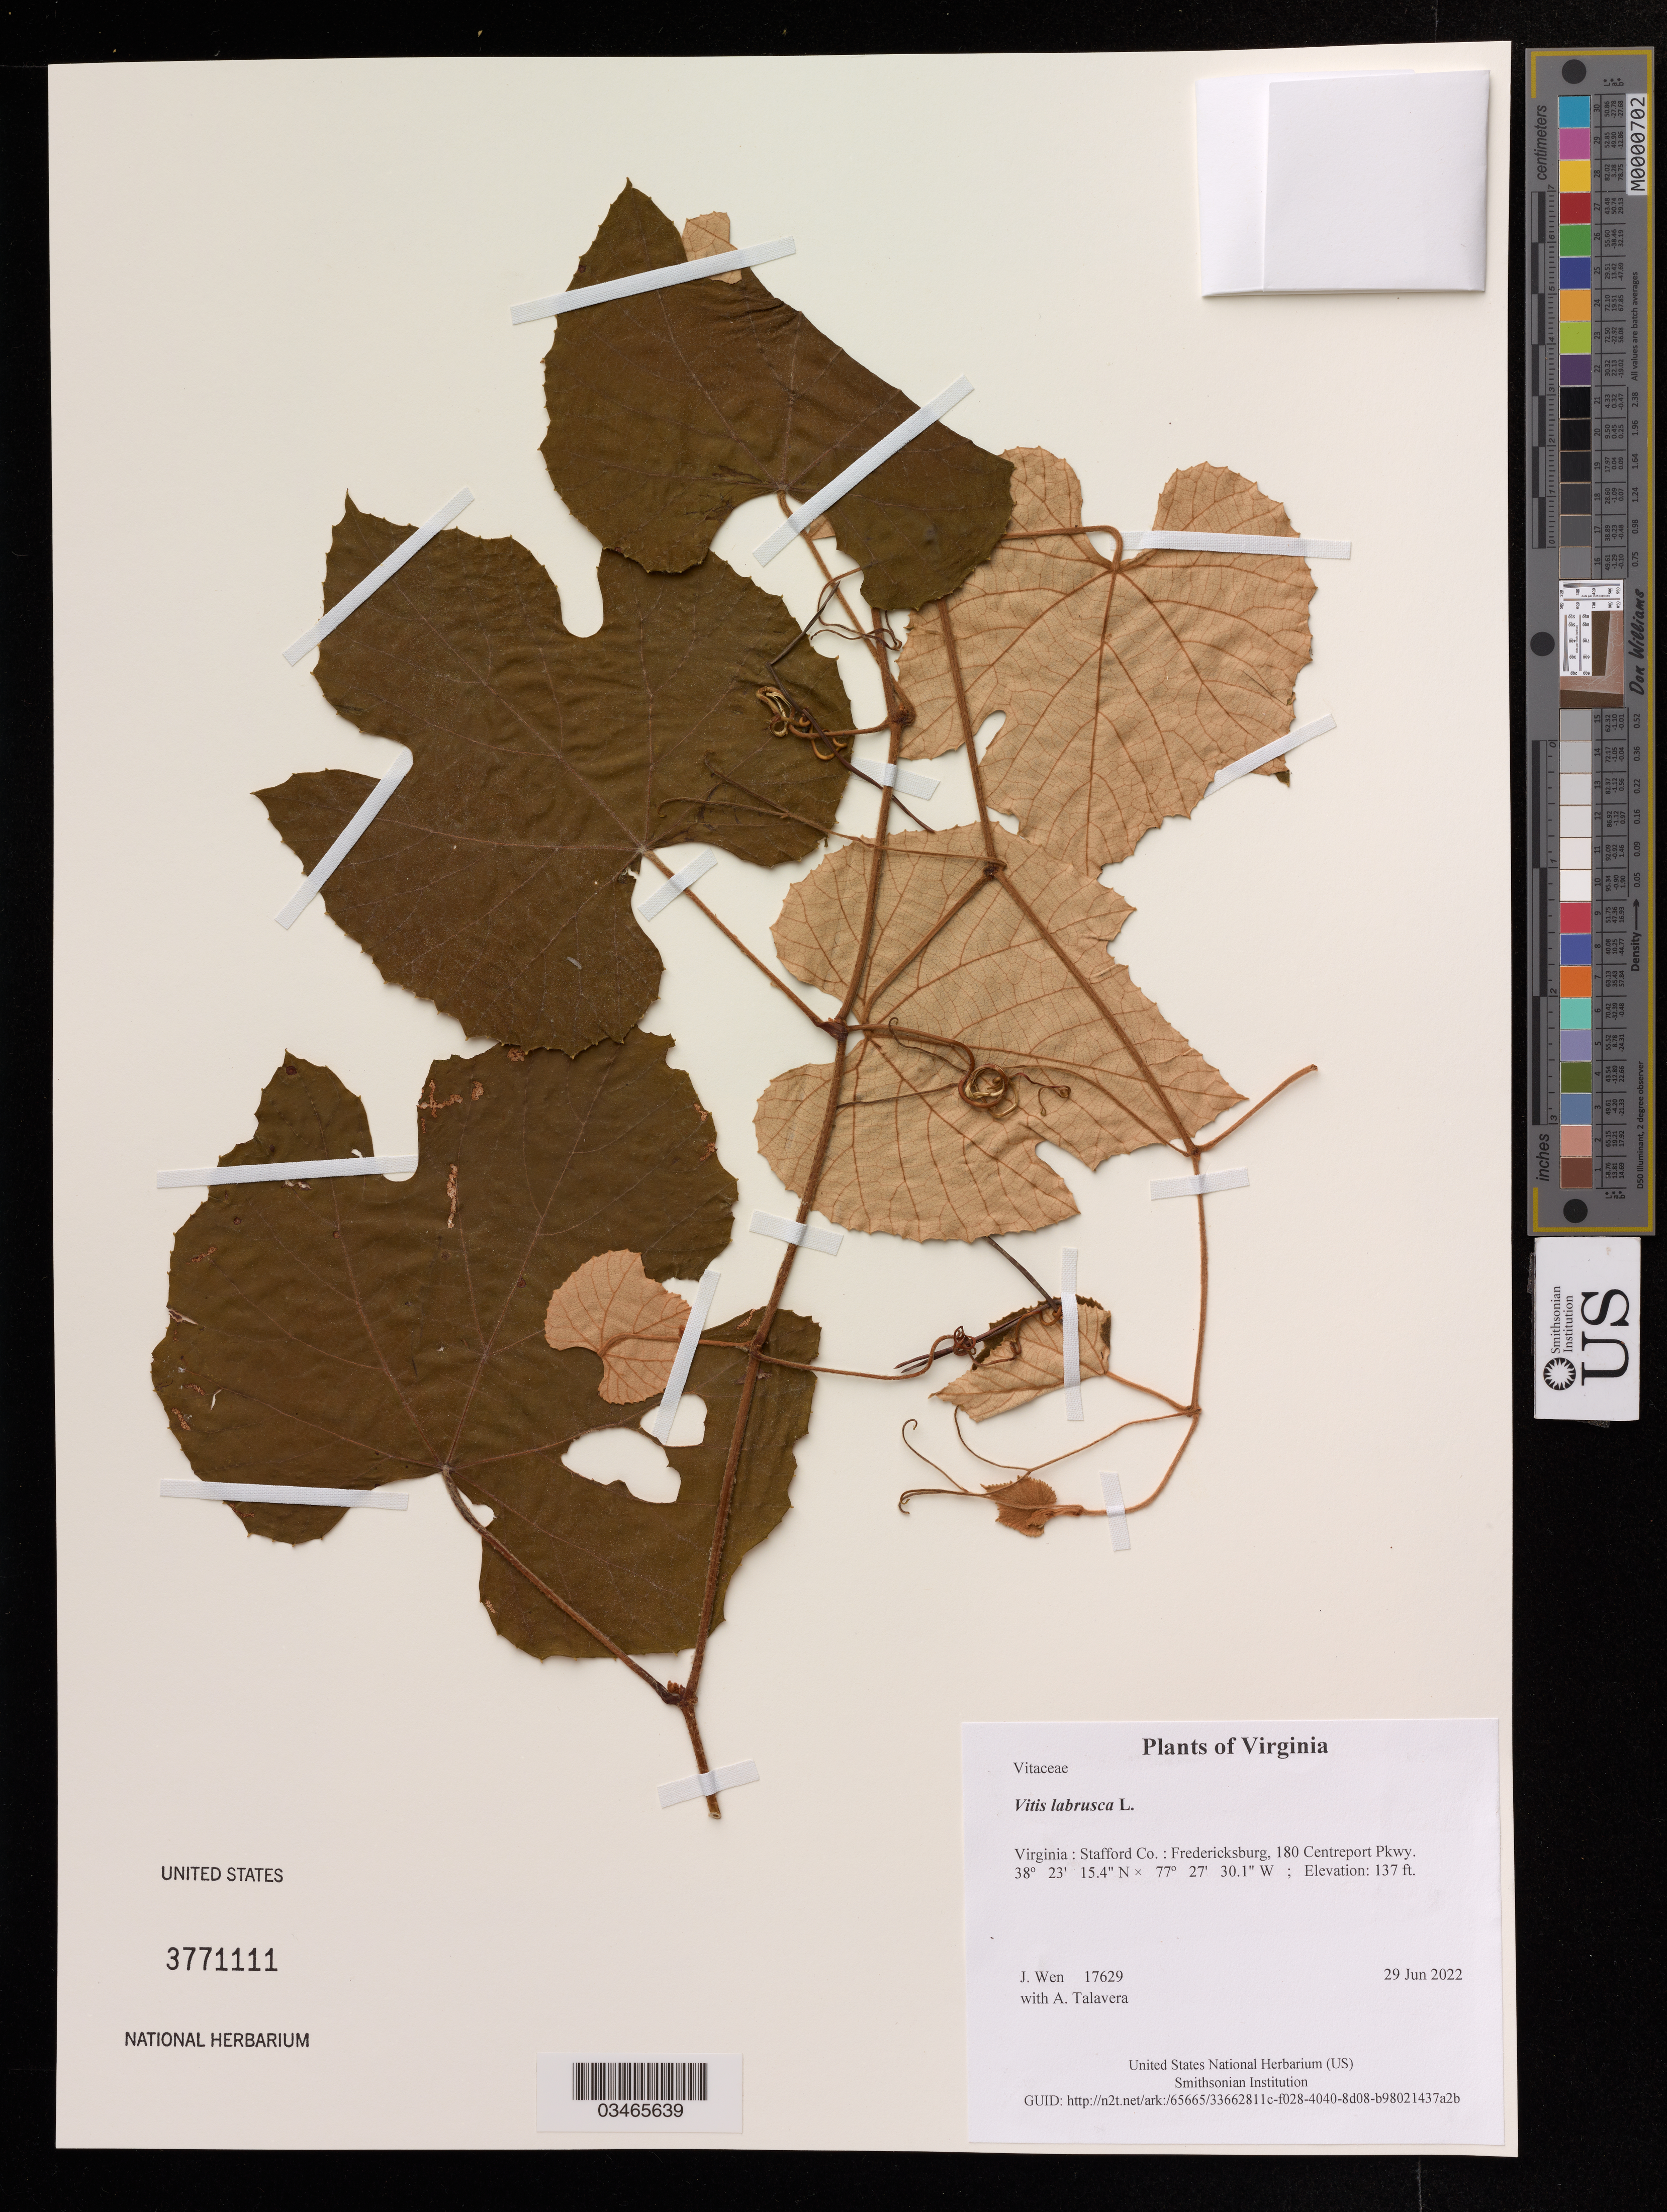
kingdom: Plantae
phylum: Tracheophyta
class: Magnoliopsida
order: Vitales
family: Vitaceae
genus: Vitis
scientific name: Vitis labrusca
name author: L.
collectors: J. Wen & A. Talavera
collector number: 17629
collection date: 2022-06-29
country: United States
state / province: Virginia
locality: Stafford Co.: Fredricksburg, 180 Centreport Pkwy.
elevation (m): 42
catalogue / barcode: US 3771111